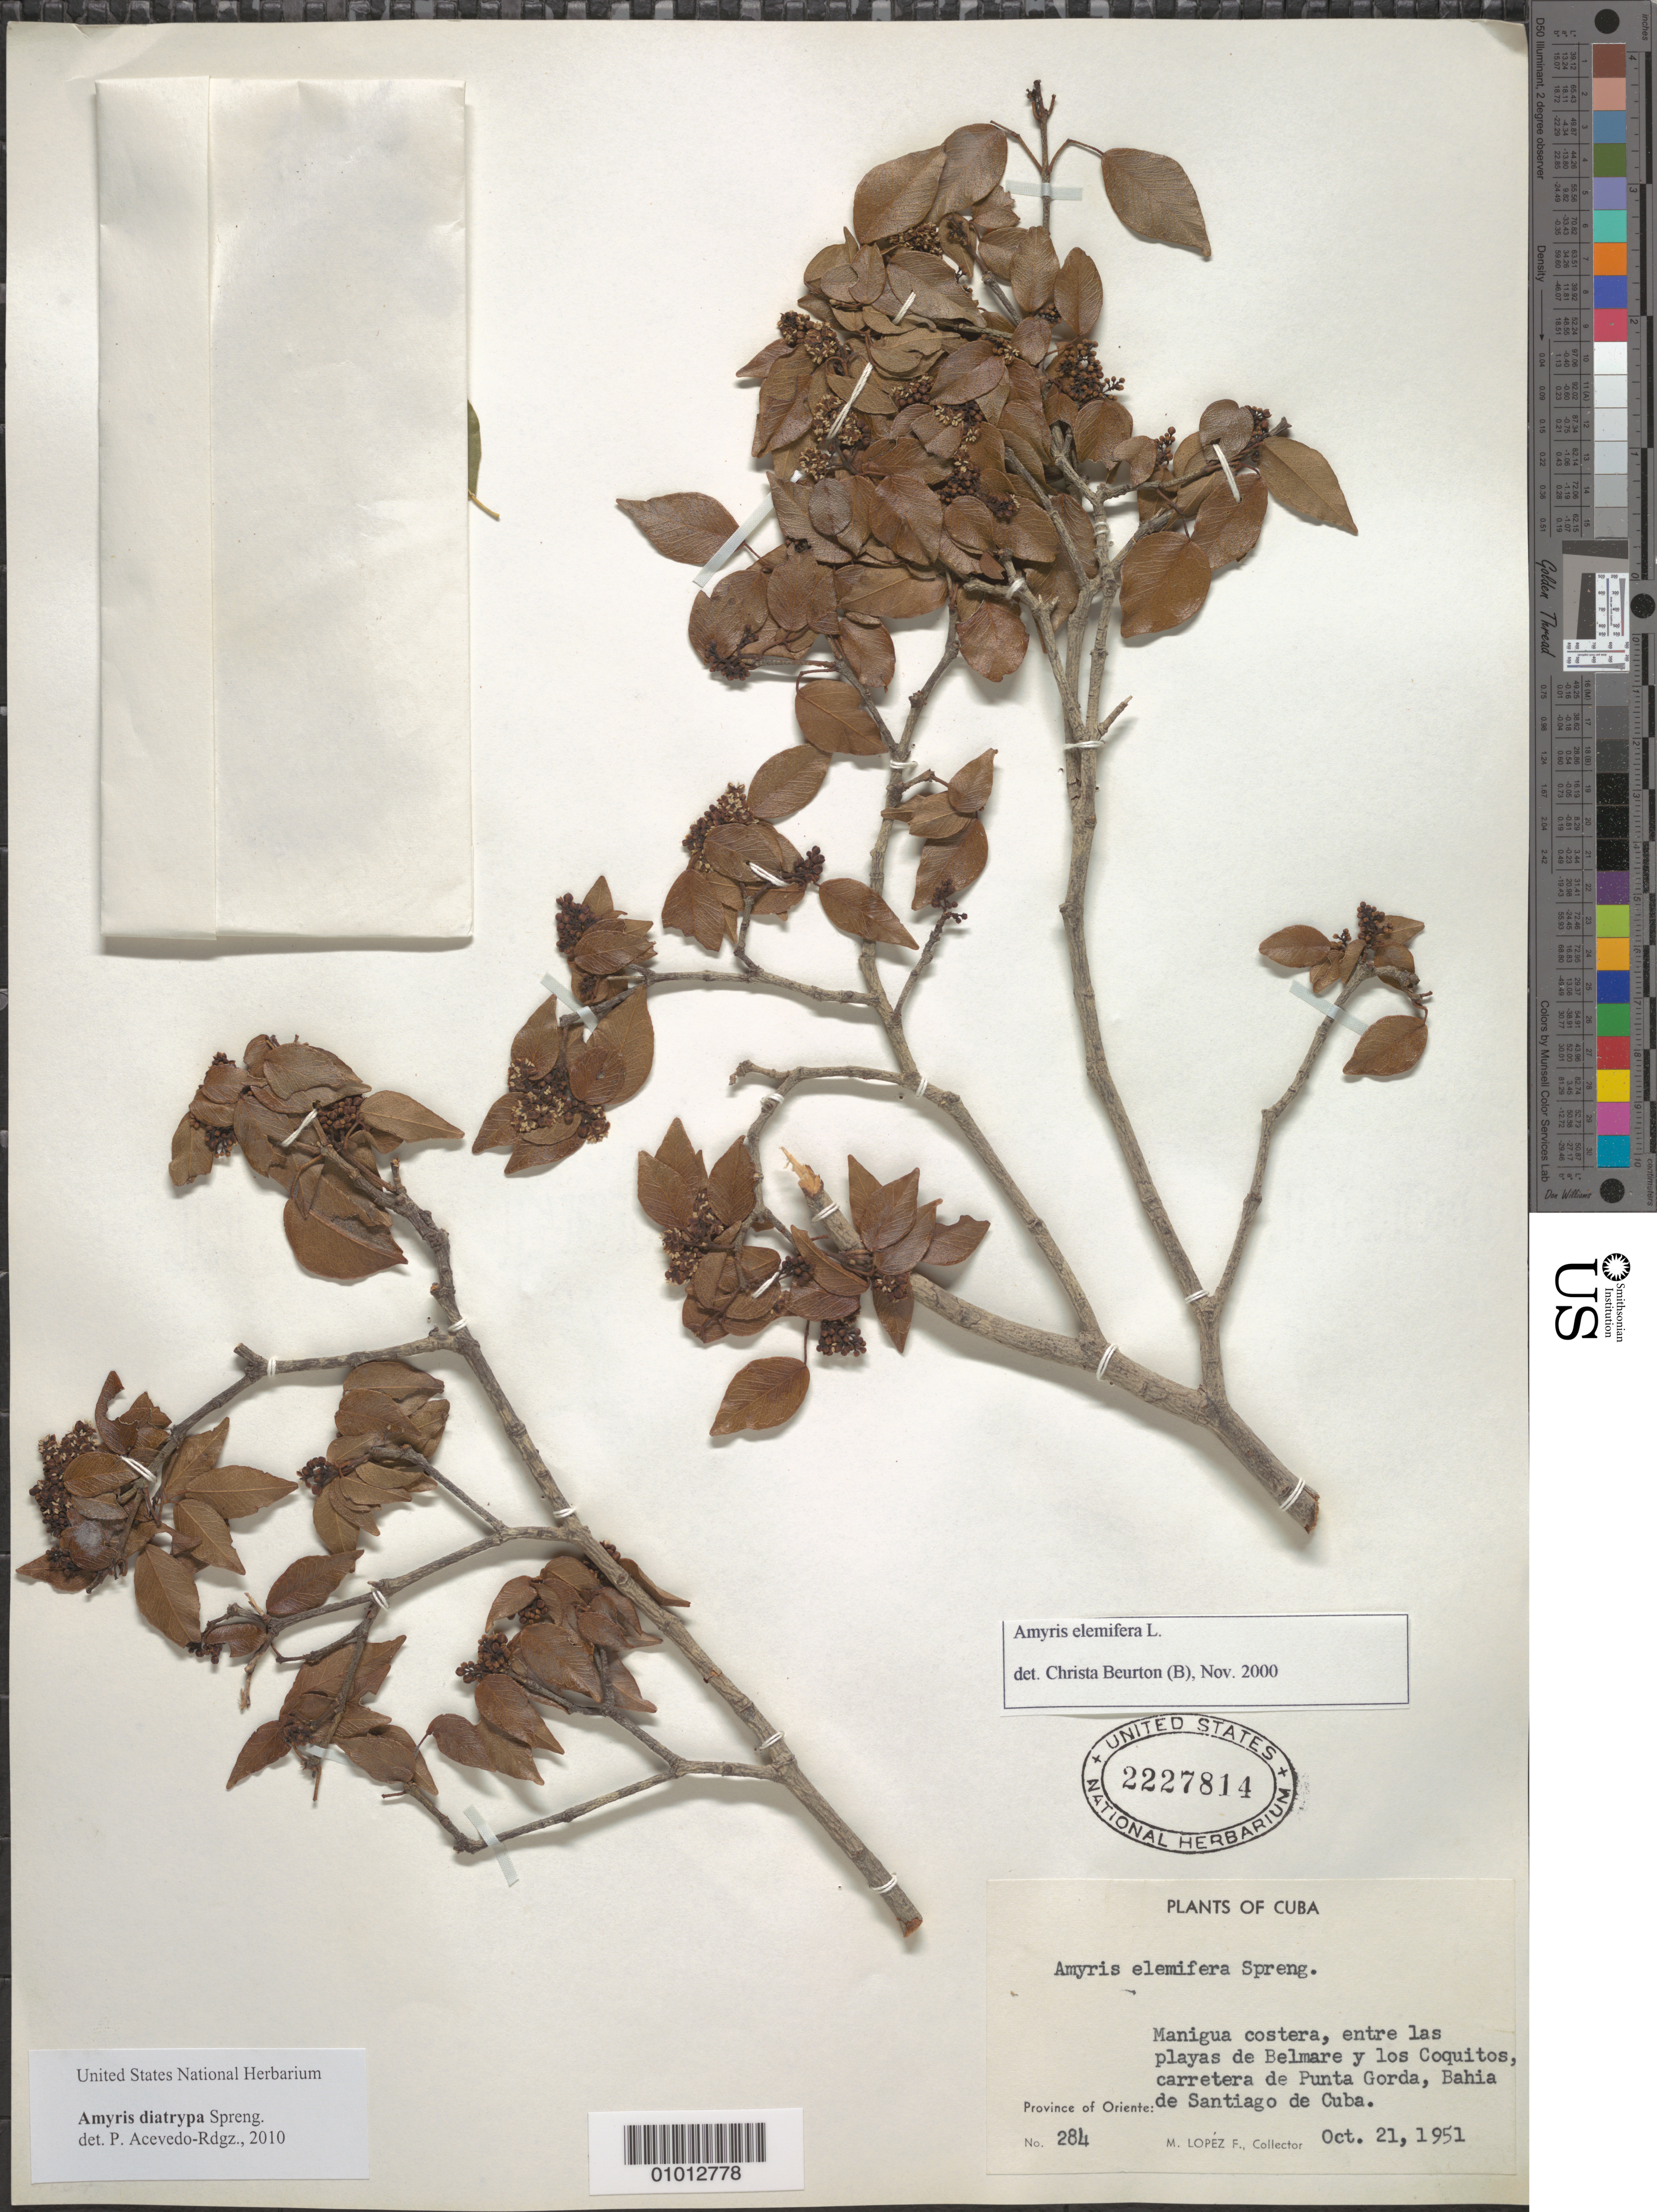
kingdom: Plantae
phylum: Tracheophyta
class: Magnoliopsida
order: Sapindales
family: Rutaceae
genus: Amyris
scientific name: Amyris diatrypa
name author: Spreng.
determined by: Acevedo-Rodríguez, P., (BOT), Smithsonian Institution - National Museum of Natural History (UNITED STATES)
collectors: M. López Figueiras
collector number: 284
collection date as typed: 21 Oct 1951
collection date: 1951-10-21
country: Cuba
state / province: Santiago de Cuba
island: Cuba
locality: Entre las playas de Belmare y los Coquitos, carretera de Punta Gorda, Bahia de Santiago de Cuba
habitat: Manigua costera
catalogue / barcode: US 2227814